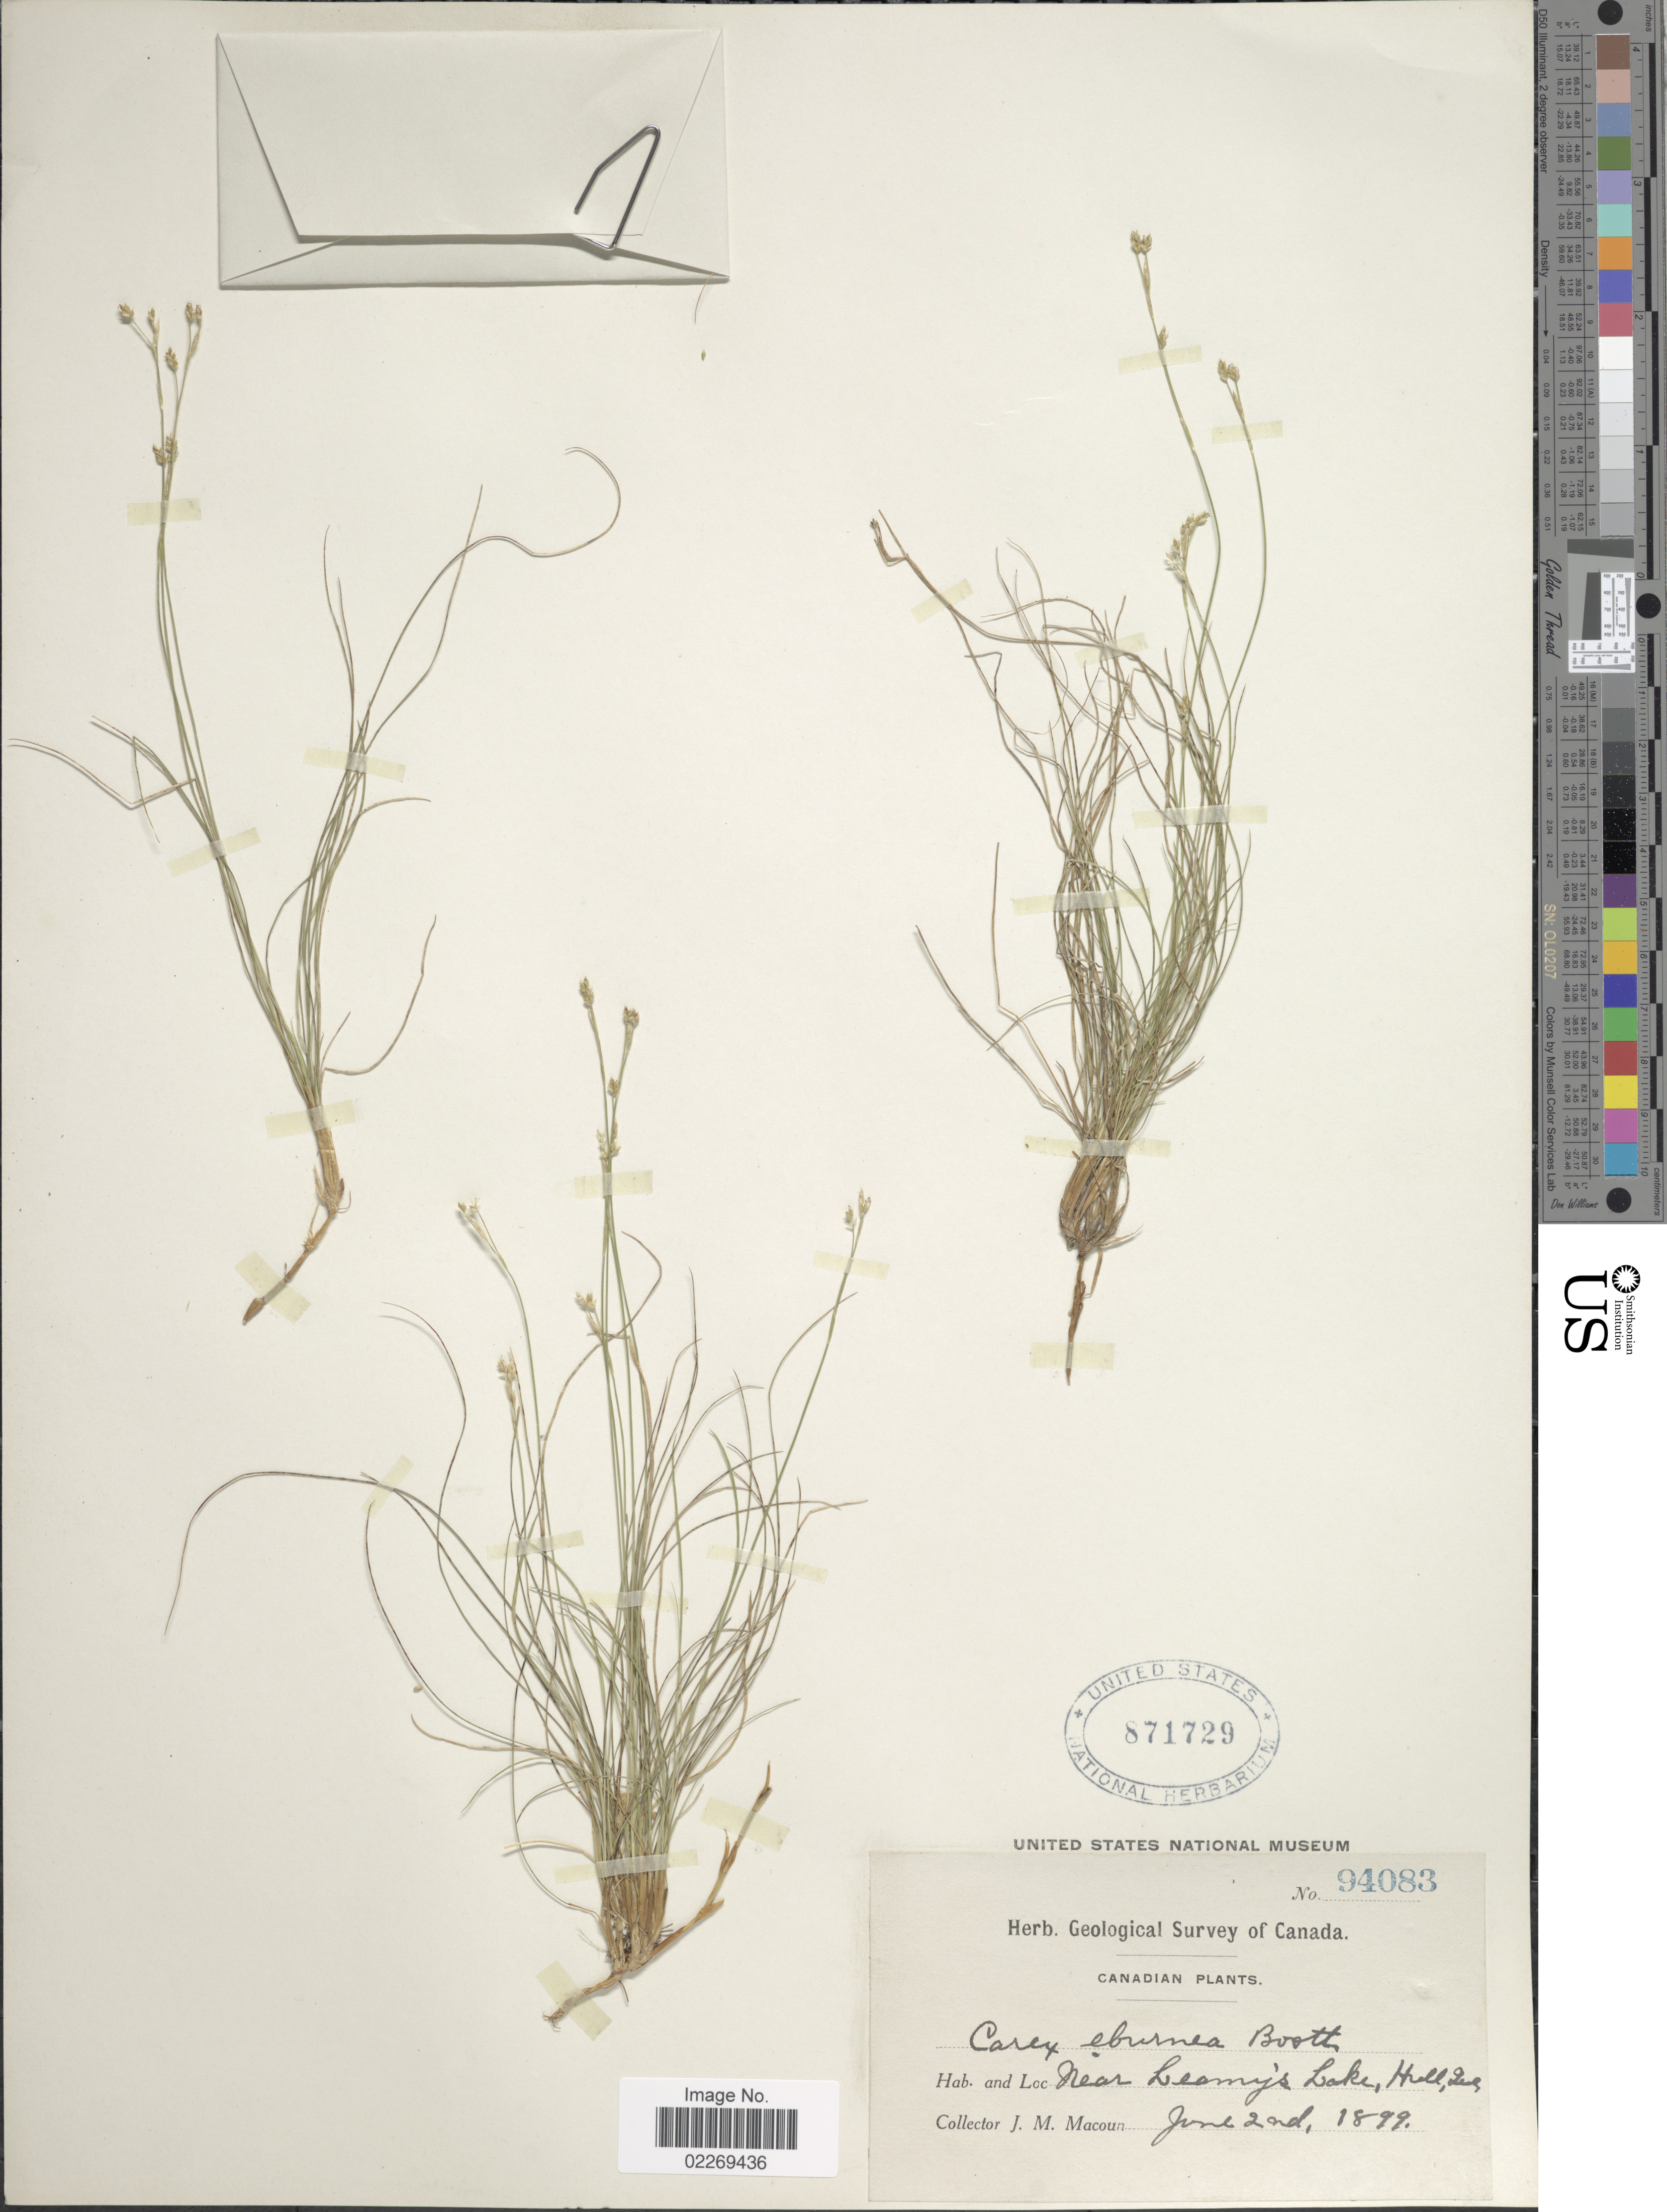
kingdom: Plantae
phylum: Tracheophyta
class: Liliopsida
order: Poales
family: Cyperaceae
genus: Carex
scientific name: Carex eburnea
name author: Boott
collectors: J. M. Macoun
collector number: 94083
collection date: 1899-06-02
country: Canada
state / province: Quebec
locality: Near Leamy's Lake, Hull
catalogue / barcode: US 871729